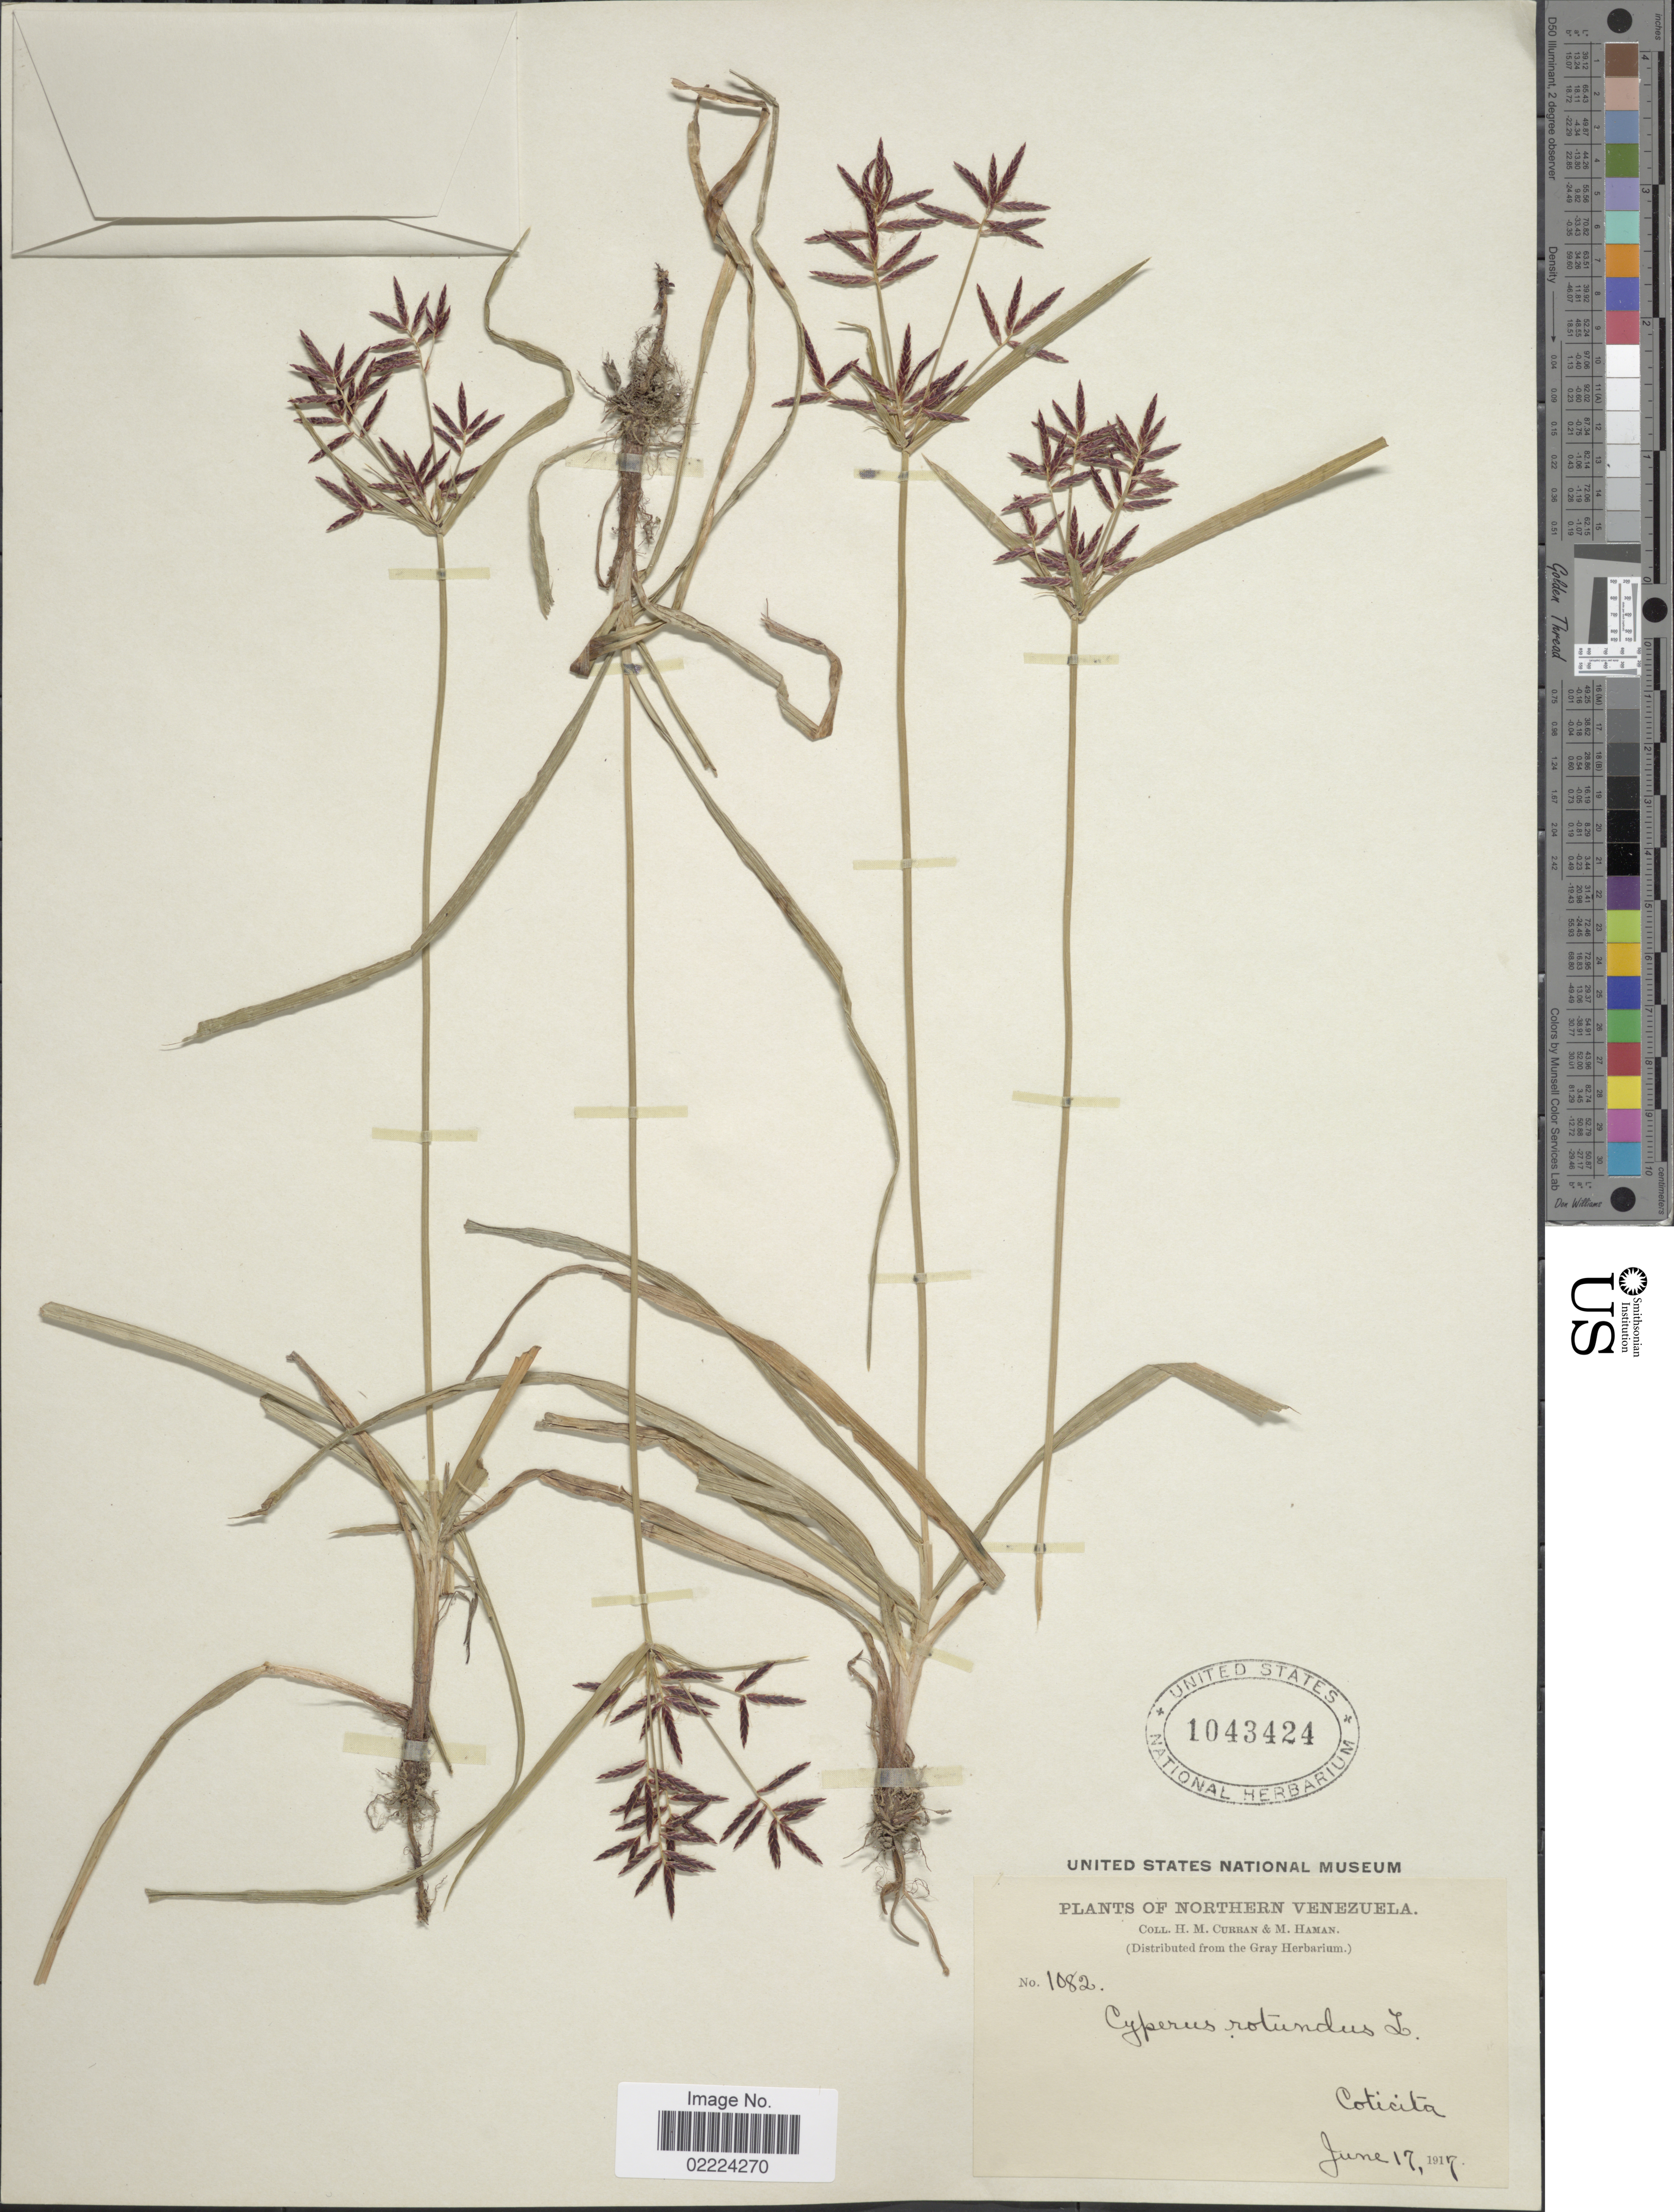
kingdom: Plantae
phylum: Tracheophyta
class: Liliopsida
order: Poales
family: Cyperaceae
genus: Cyperus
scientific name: Cyperus rotundus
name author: L.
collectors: H. M. Curran & M. Haman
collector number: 1082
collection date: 1917-06-17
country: Venezuela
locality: Northern Venezuela, Coticita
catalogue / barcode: US 1043424